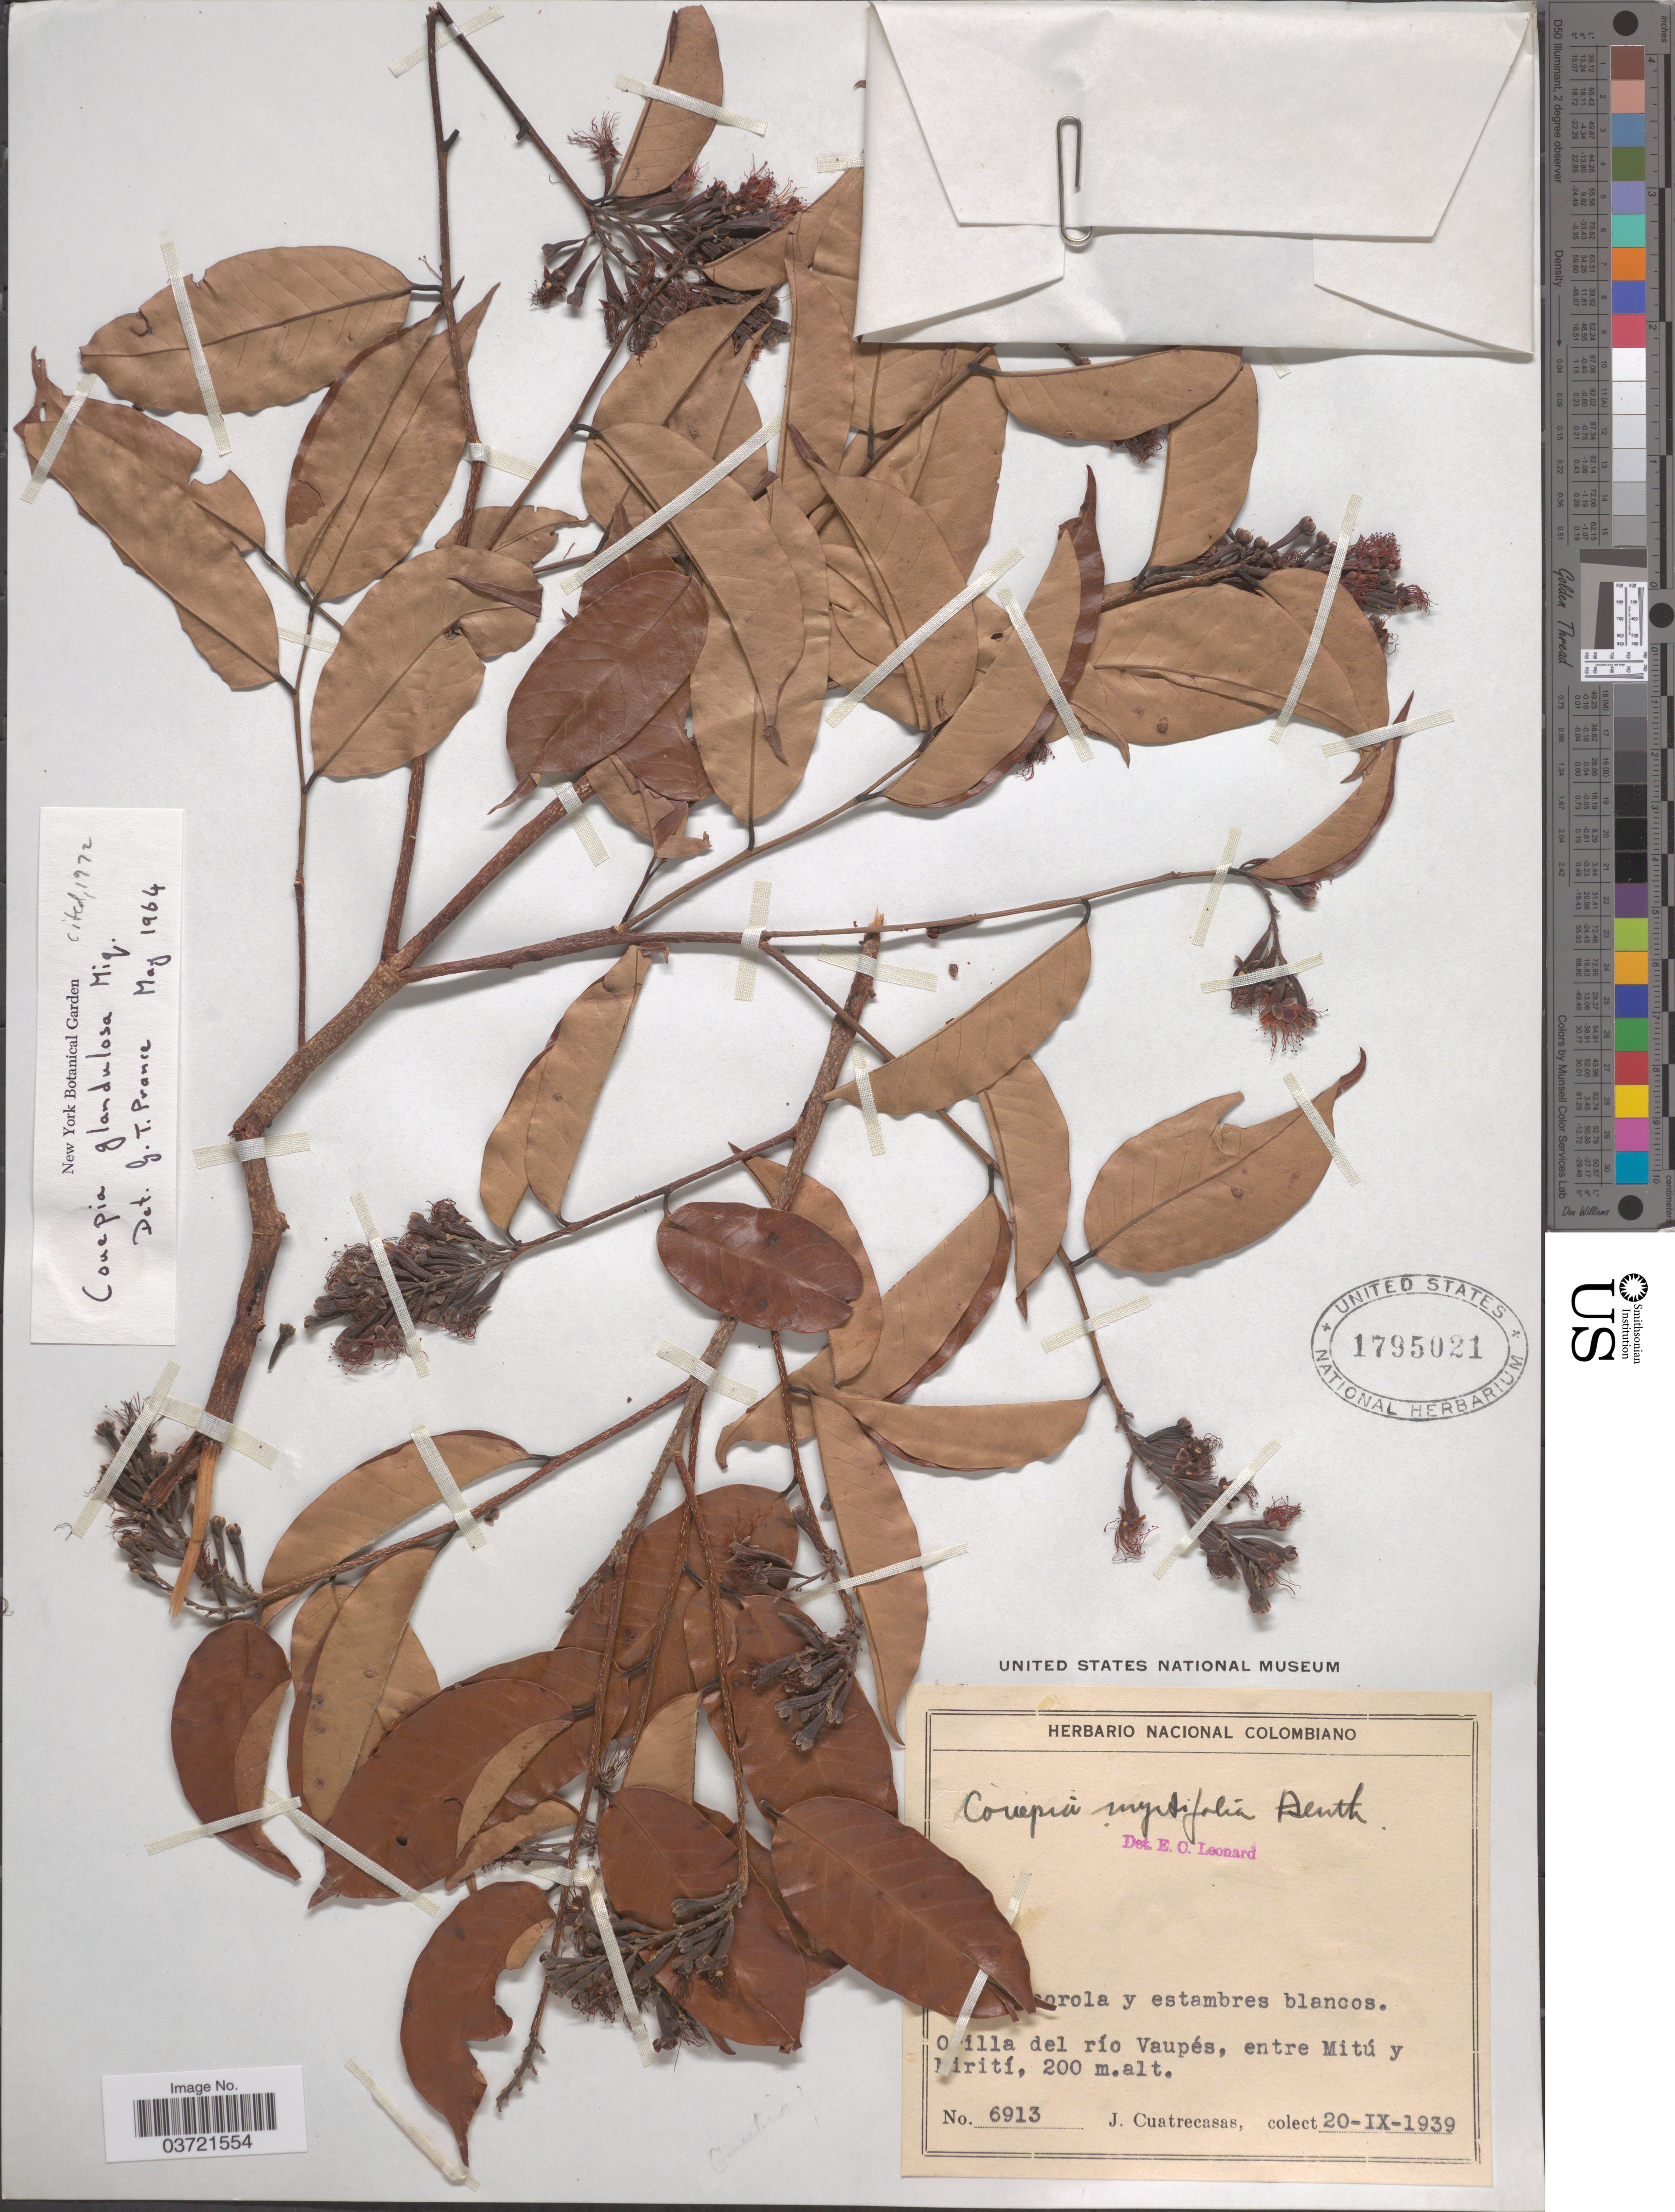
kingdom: Plantae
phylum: Tracheophyta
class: Magnoliopsida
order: Malpighiales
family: Chrysobalanaceae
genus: Couepia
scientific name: Couepia glandulosa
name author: Miq.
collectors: J. Cuatrecasas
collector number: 6913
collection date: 1939-09-20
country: Colombia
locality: Orilla del río Vaupés, entre Mitú y Mirití.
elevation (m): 200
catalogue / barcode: US 1795021